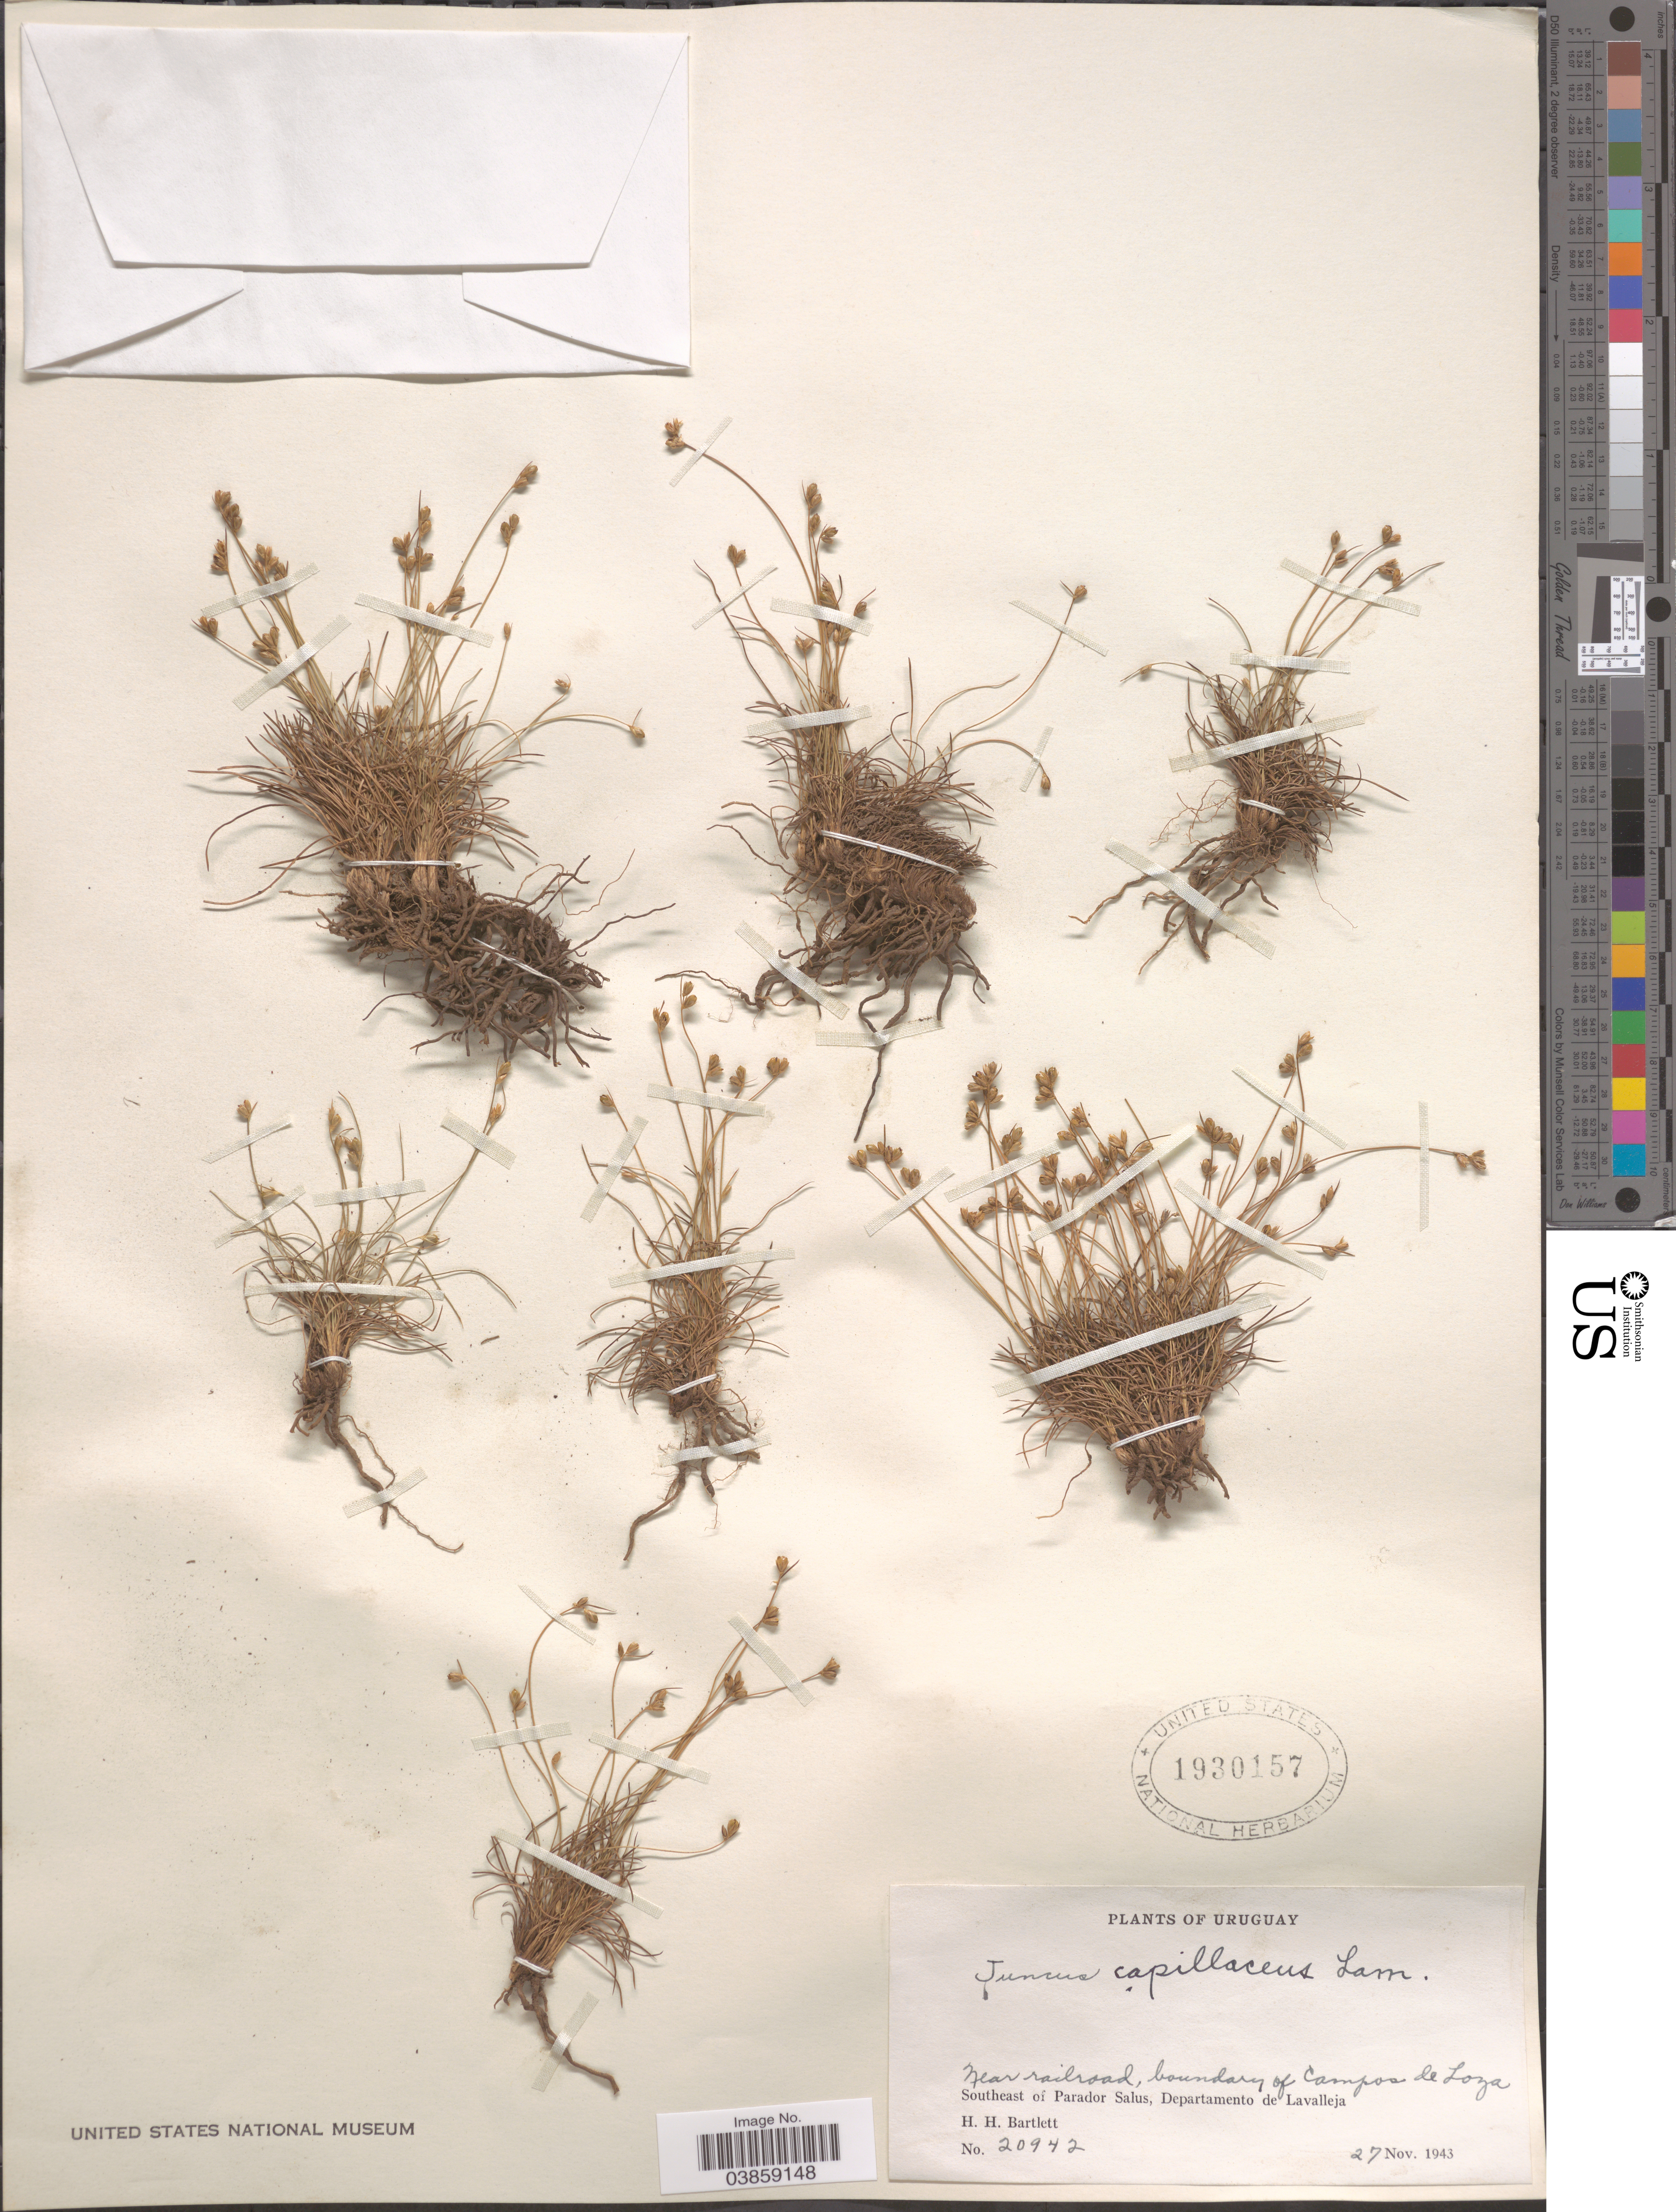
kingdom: Plantae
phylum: Tracheophyta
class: Liliopsida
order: Poales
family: Juncaceae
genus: Juncus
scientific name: Juncus capillaceus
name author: Lam.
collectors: H. H. Bartlett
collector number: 20942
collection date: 1943-11-27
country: Uruguay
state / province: Lavalleja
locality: Near railroad, boundary of Campos de Loza. Southeast of Parador Salus, Departamento de Lavalleja.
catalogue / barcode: US 1930157